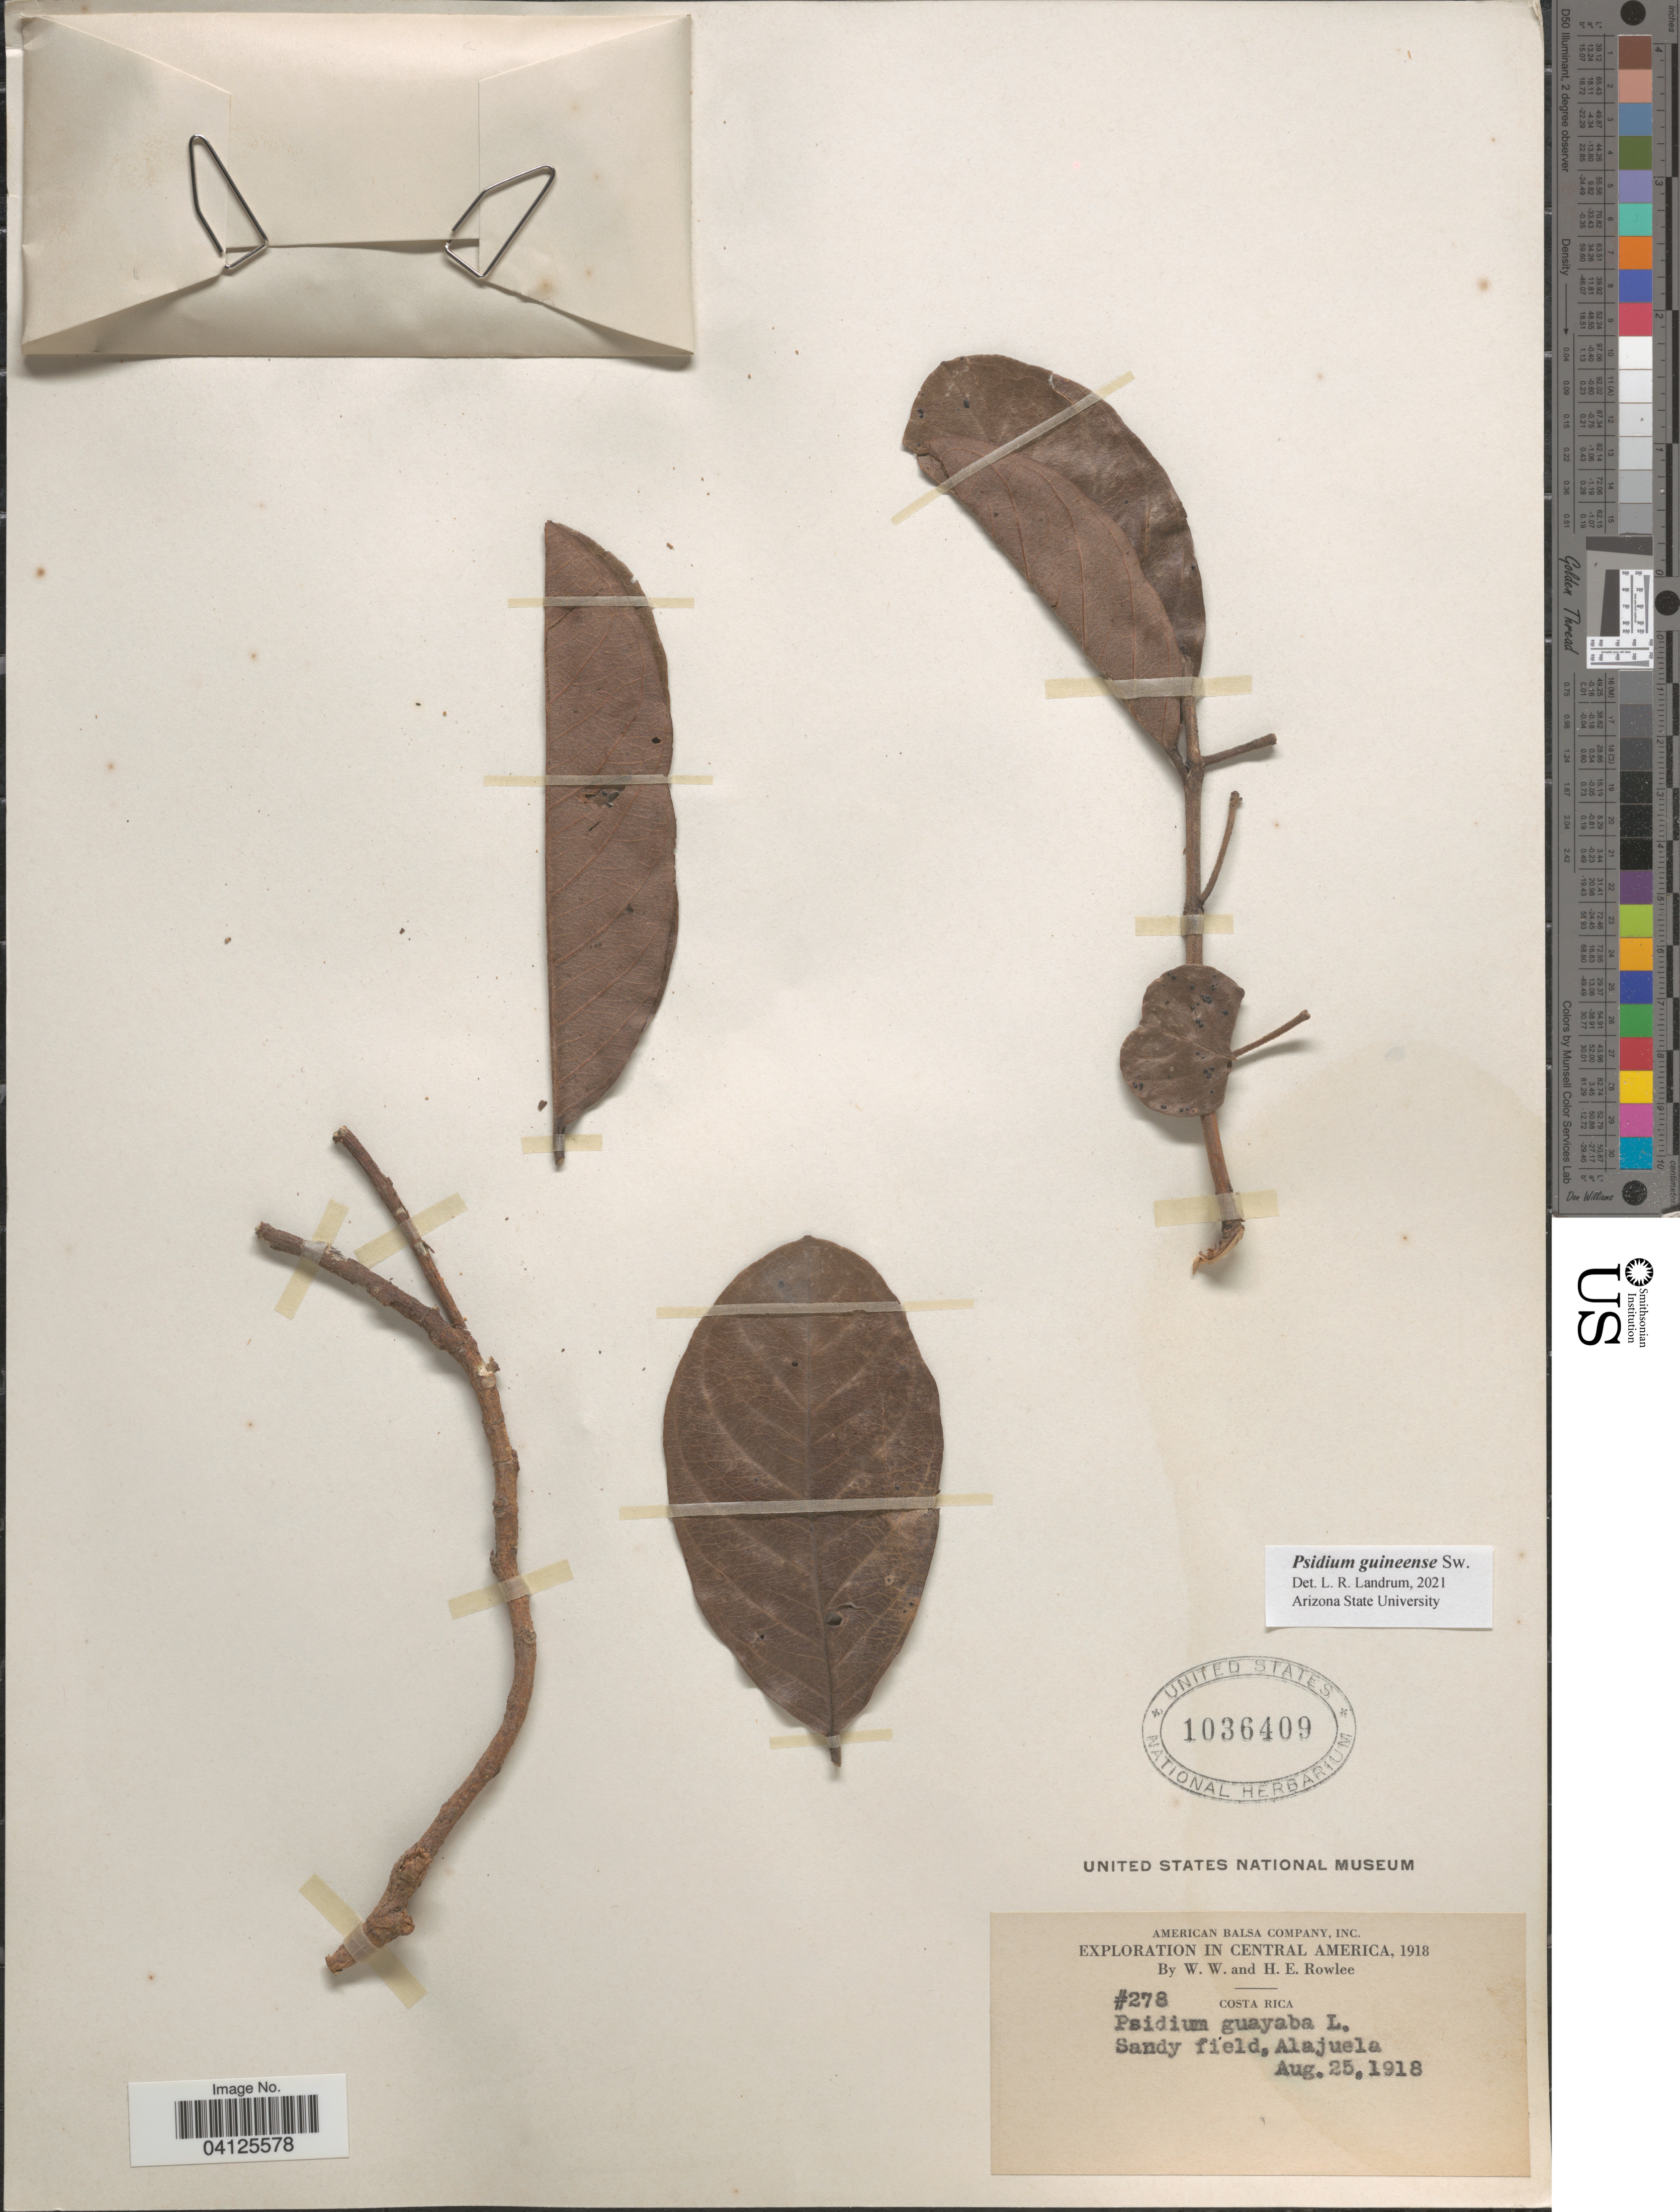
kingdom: Plantae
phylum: Tracheophyta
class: Magnoliopsida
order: Myrtales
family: Myrtaceae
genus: Psidium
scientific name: Psidium guineense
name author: Sw.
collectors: W. W. Rowlee & H. E. Rowlee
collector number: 278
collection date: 1918-08-25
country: Costa Rica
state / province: Alajuela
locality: Exploration in Central America, 1918.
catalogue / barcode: US 1036409